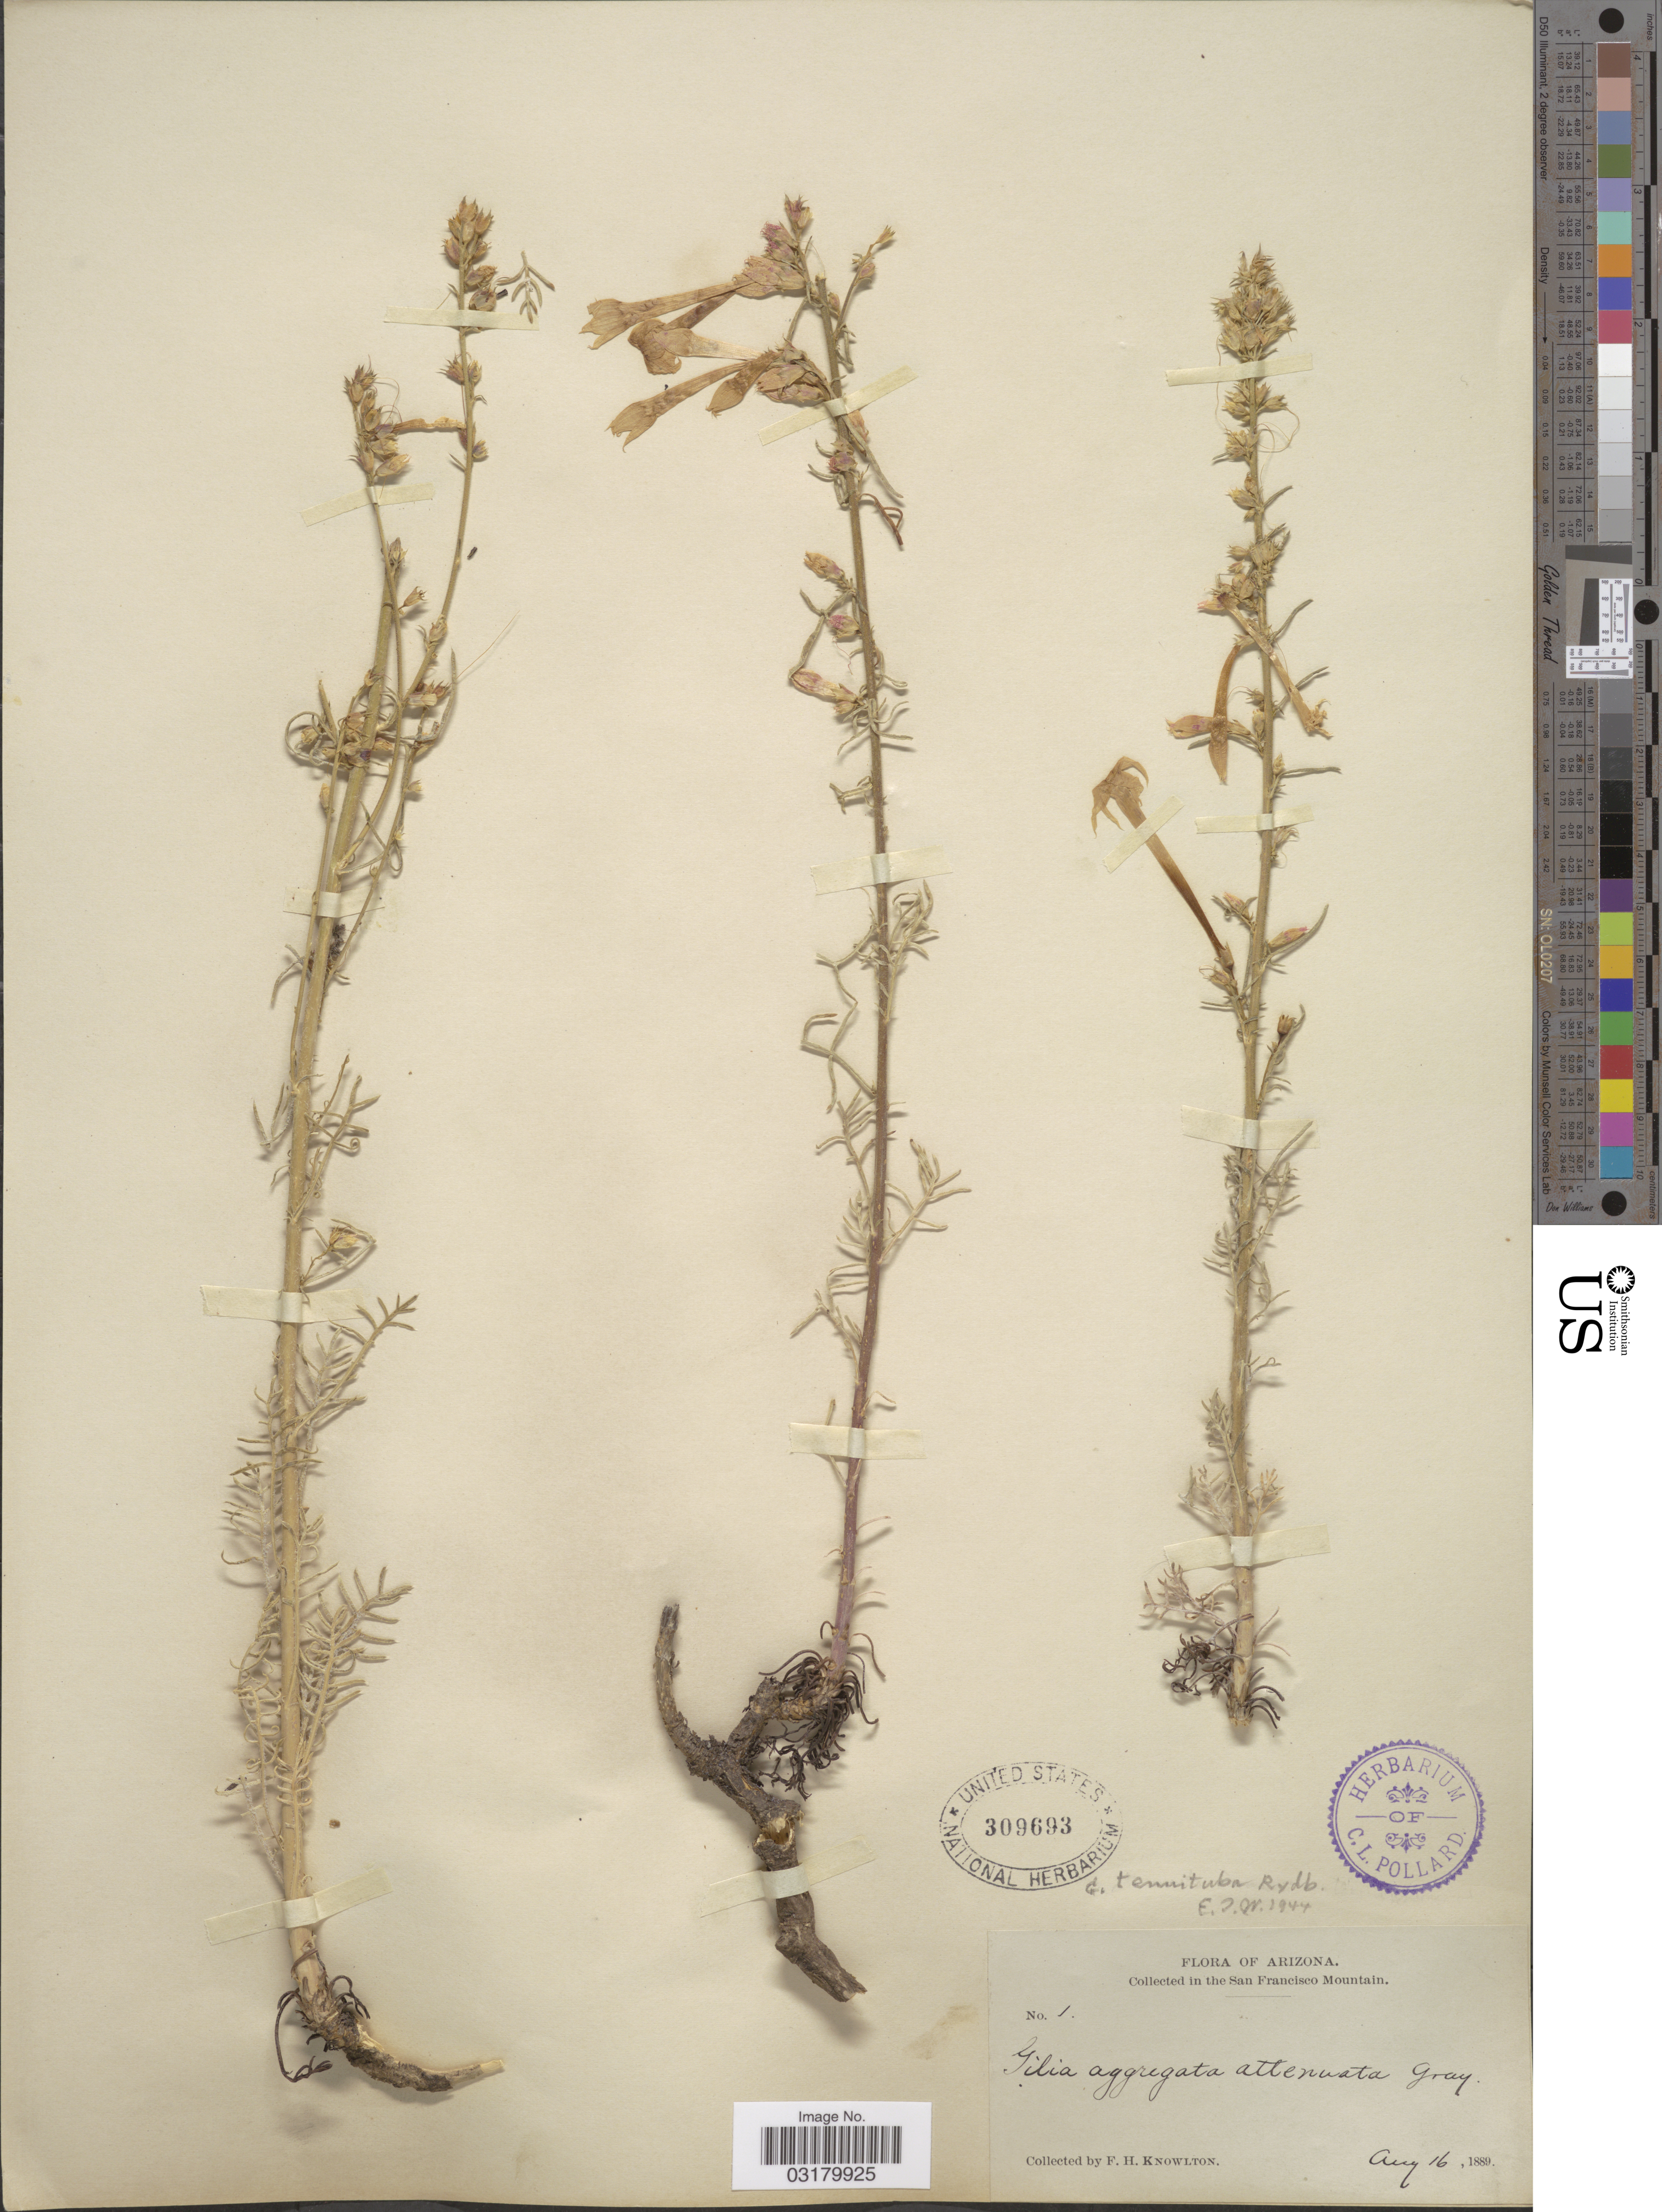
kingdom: Plantae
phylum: Tracheophyta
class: Magnoliopsida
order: Ericales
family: Polemoniaceae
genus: Ipomopsis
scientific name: Ipomopsis tenuituba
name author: (Rydb.) V.E. Grant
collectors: F. H. Knowlton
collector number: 1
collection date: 1889-08-16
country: United States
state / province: Arizona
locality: Collected in the San Francisco Mountain.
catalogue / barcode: US 309693